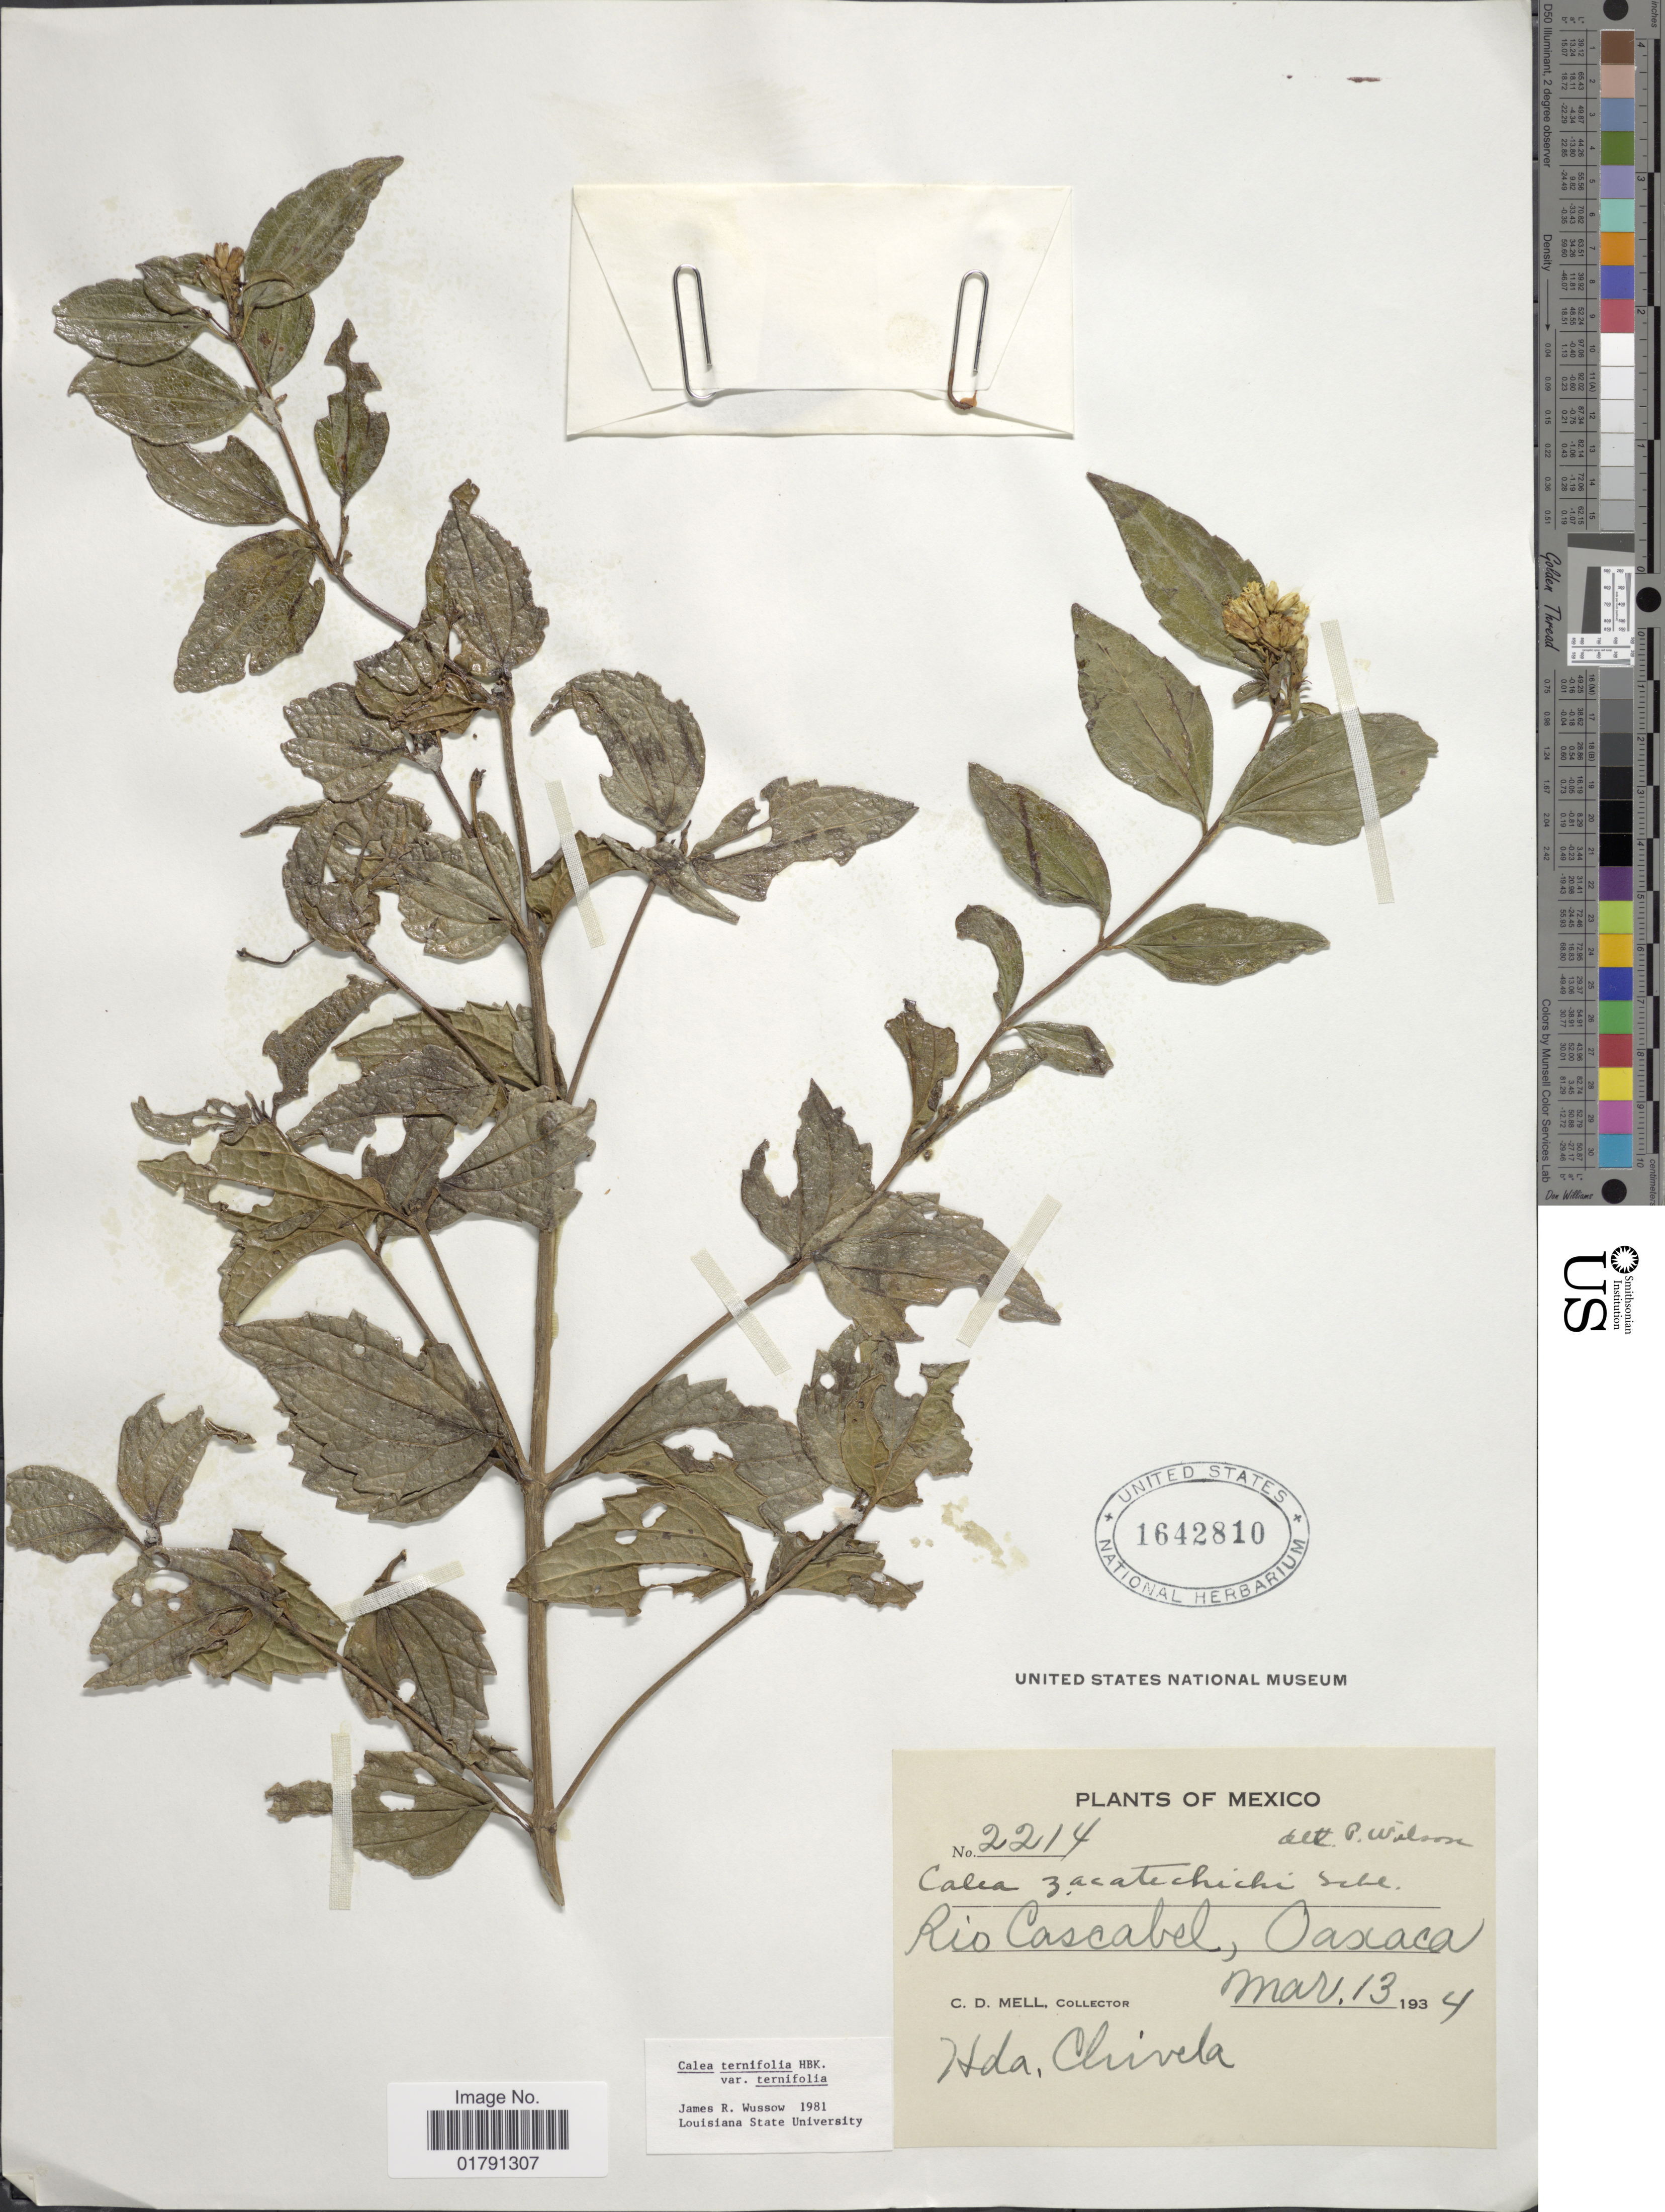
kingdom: Plantae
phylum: Tracheophyta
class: Magnoliopsida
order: Asterales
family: Asteraceae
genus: Calea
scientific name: Calea ternifolia var. ternifolia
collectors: C. D. Mell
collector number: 2214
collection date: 1934-03-13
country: Mexico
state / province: Oaxaca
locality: Rio Cascabel, Hda. Chivela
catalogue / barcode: US 1642810